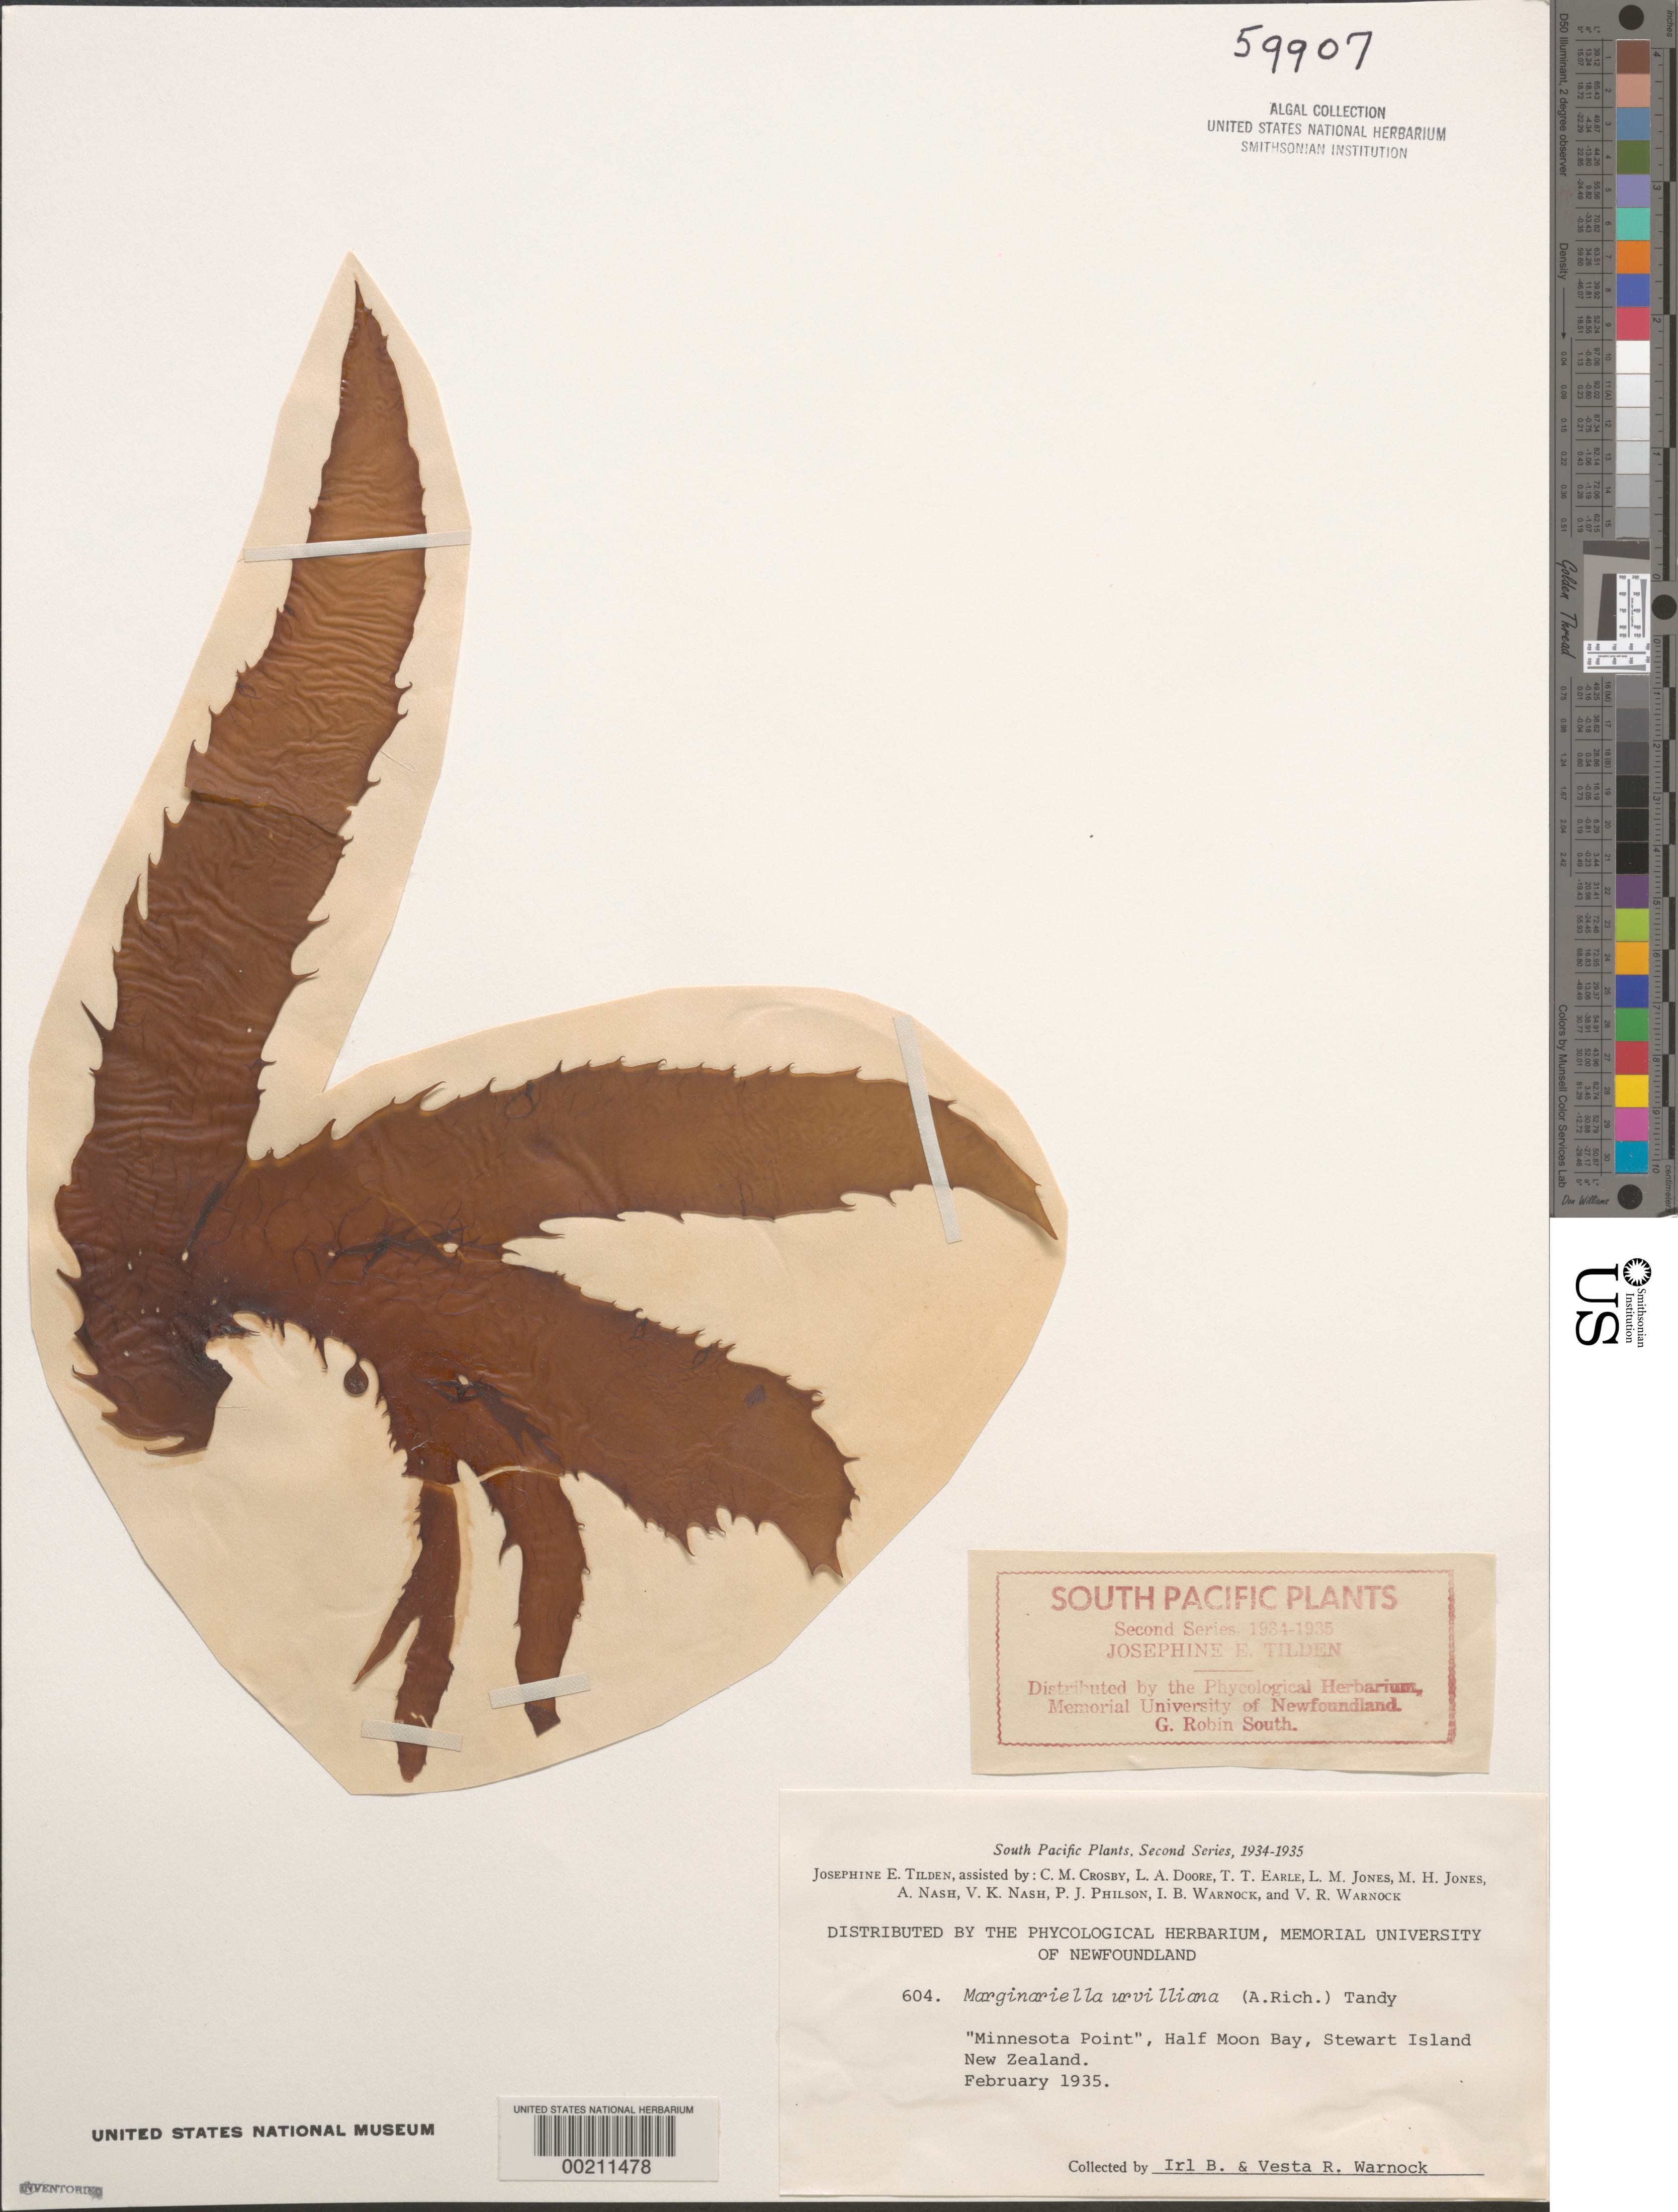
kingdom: Chromista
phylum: Ochrophyta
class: Phaeophyceae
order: Fucales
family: Seirococcaceae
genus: Marginariella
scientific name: Marginariella urvilliana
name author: (A. Richard) Tandy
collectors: I. Warnock & V. Warnock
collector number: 604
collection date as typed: Feb 1935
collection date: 1935-02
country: New Zealand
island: Stewart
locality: Minnesota point, half moon bay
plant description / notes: Tilden, South Pacific Plants, Second Series, 1934-1935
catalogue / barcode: US 59907